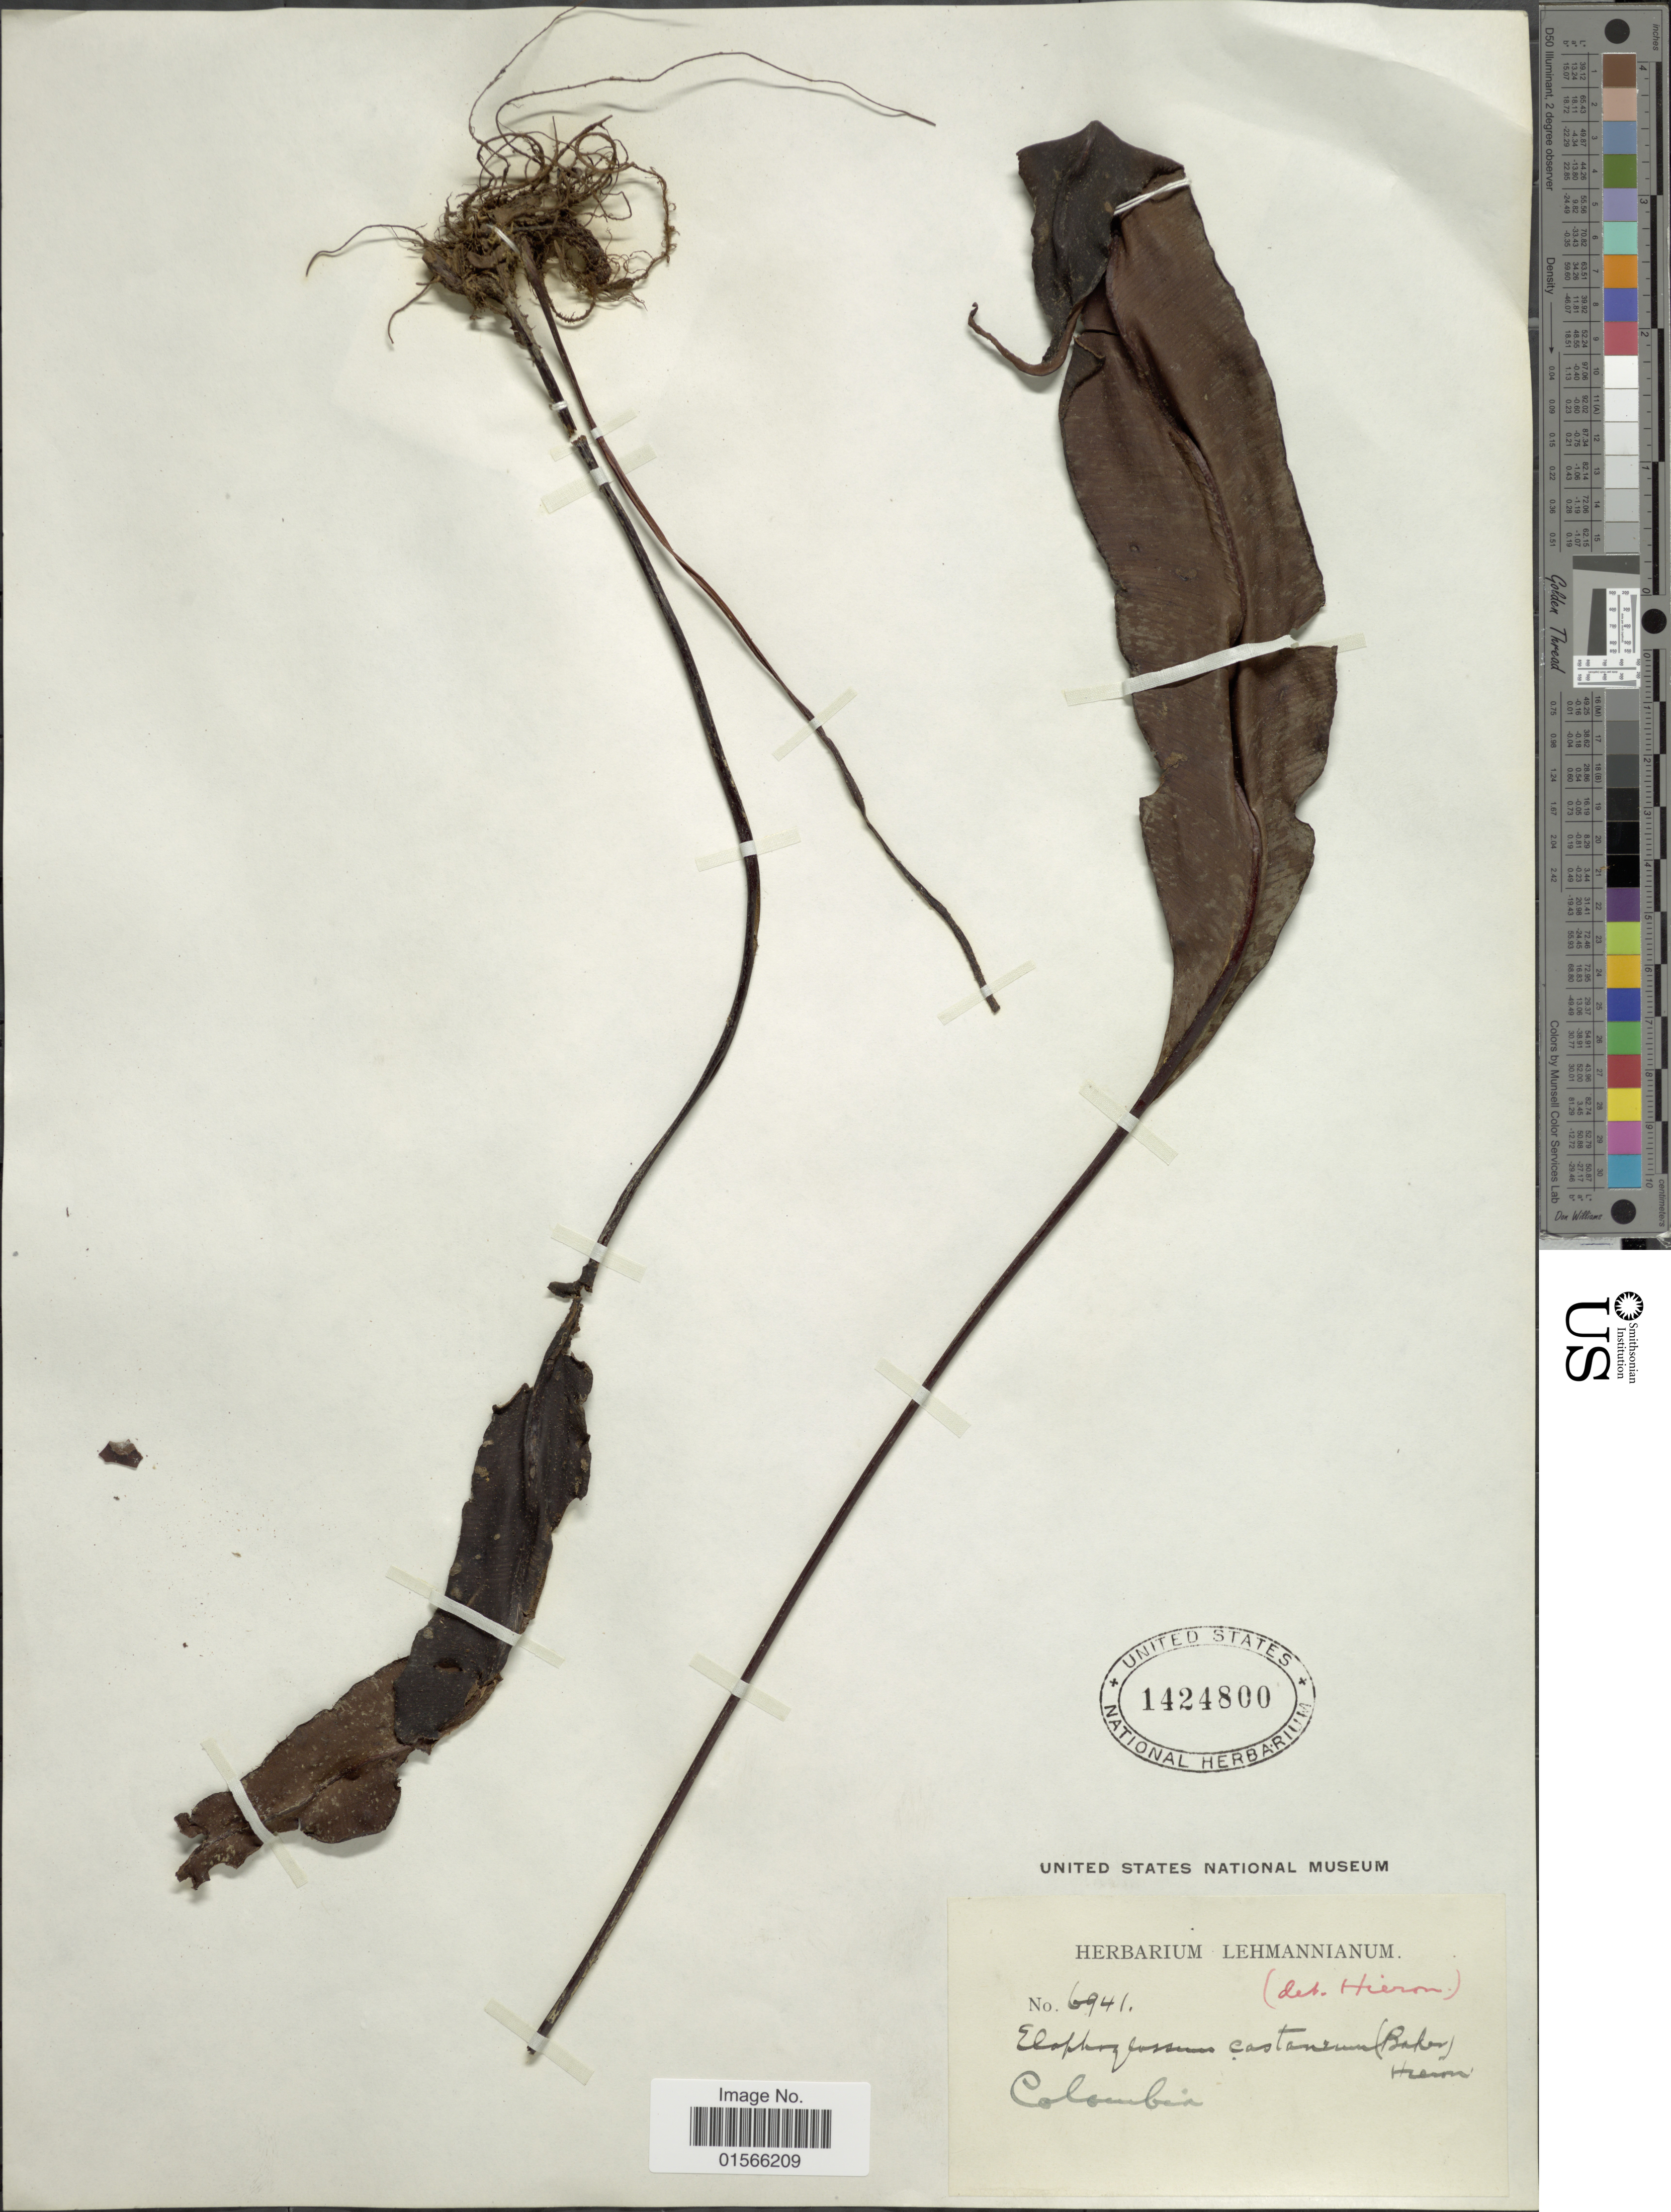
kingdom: Plantae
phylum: Tracheophyta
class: Polypodiopsida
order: Polypodiales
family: Dryopteridaceae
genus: Elaphoglossum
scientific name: Elaphoglossum castaneum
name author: (Baker) Diels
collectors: ex herb. Lehmannianum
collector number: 6941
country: Colombia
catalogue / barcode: US 1424800